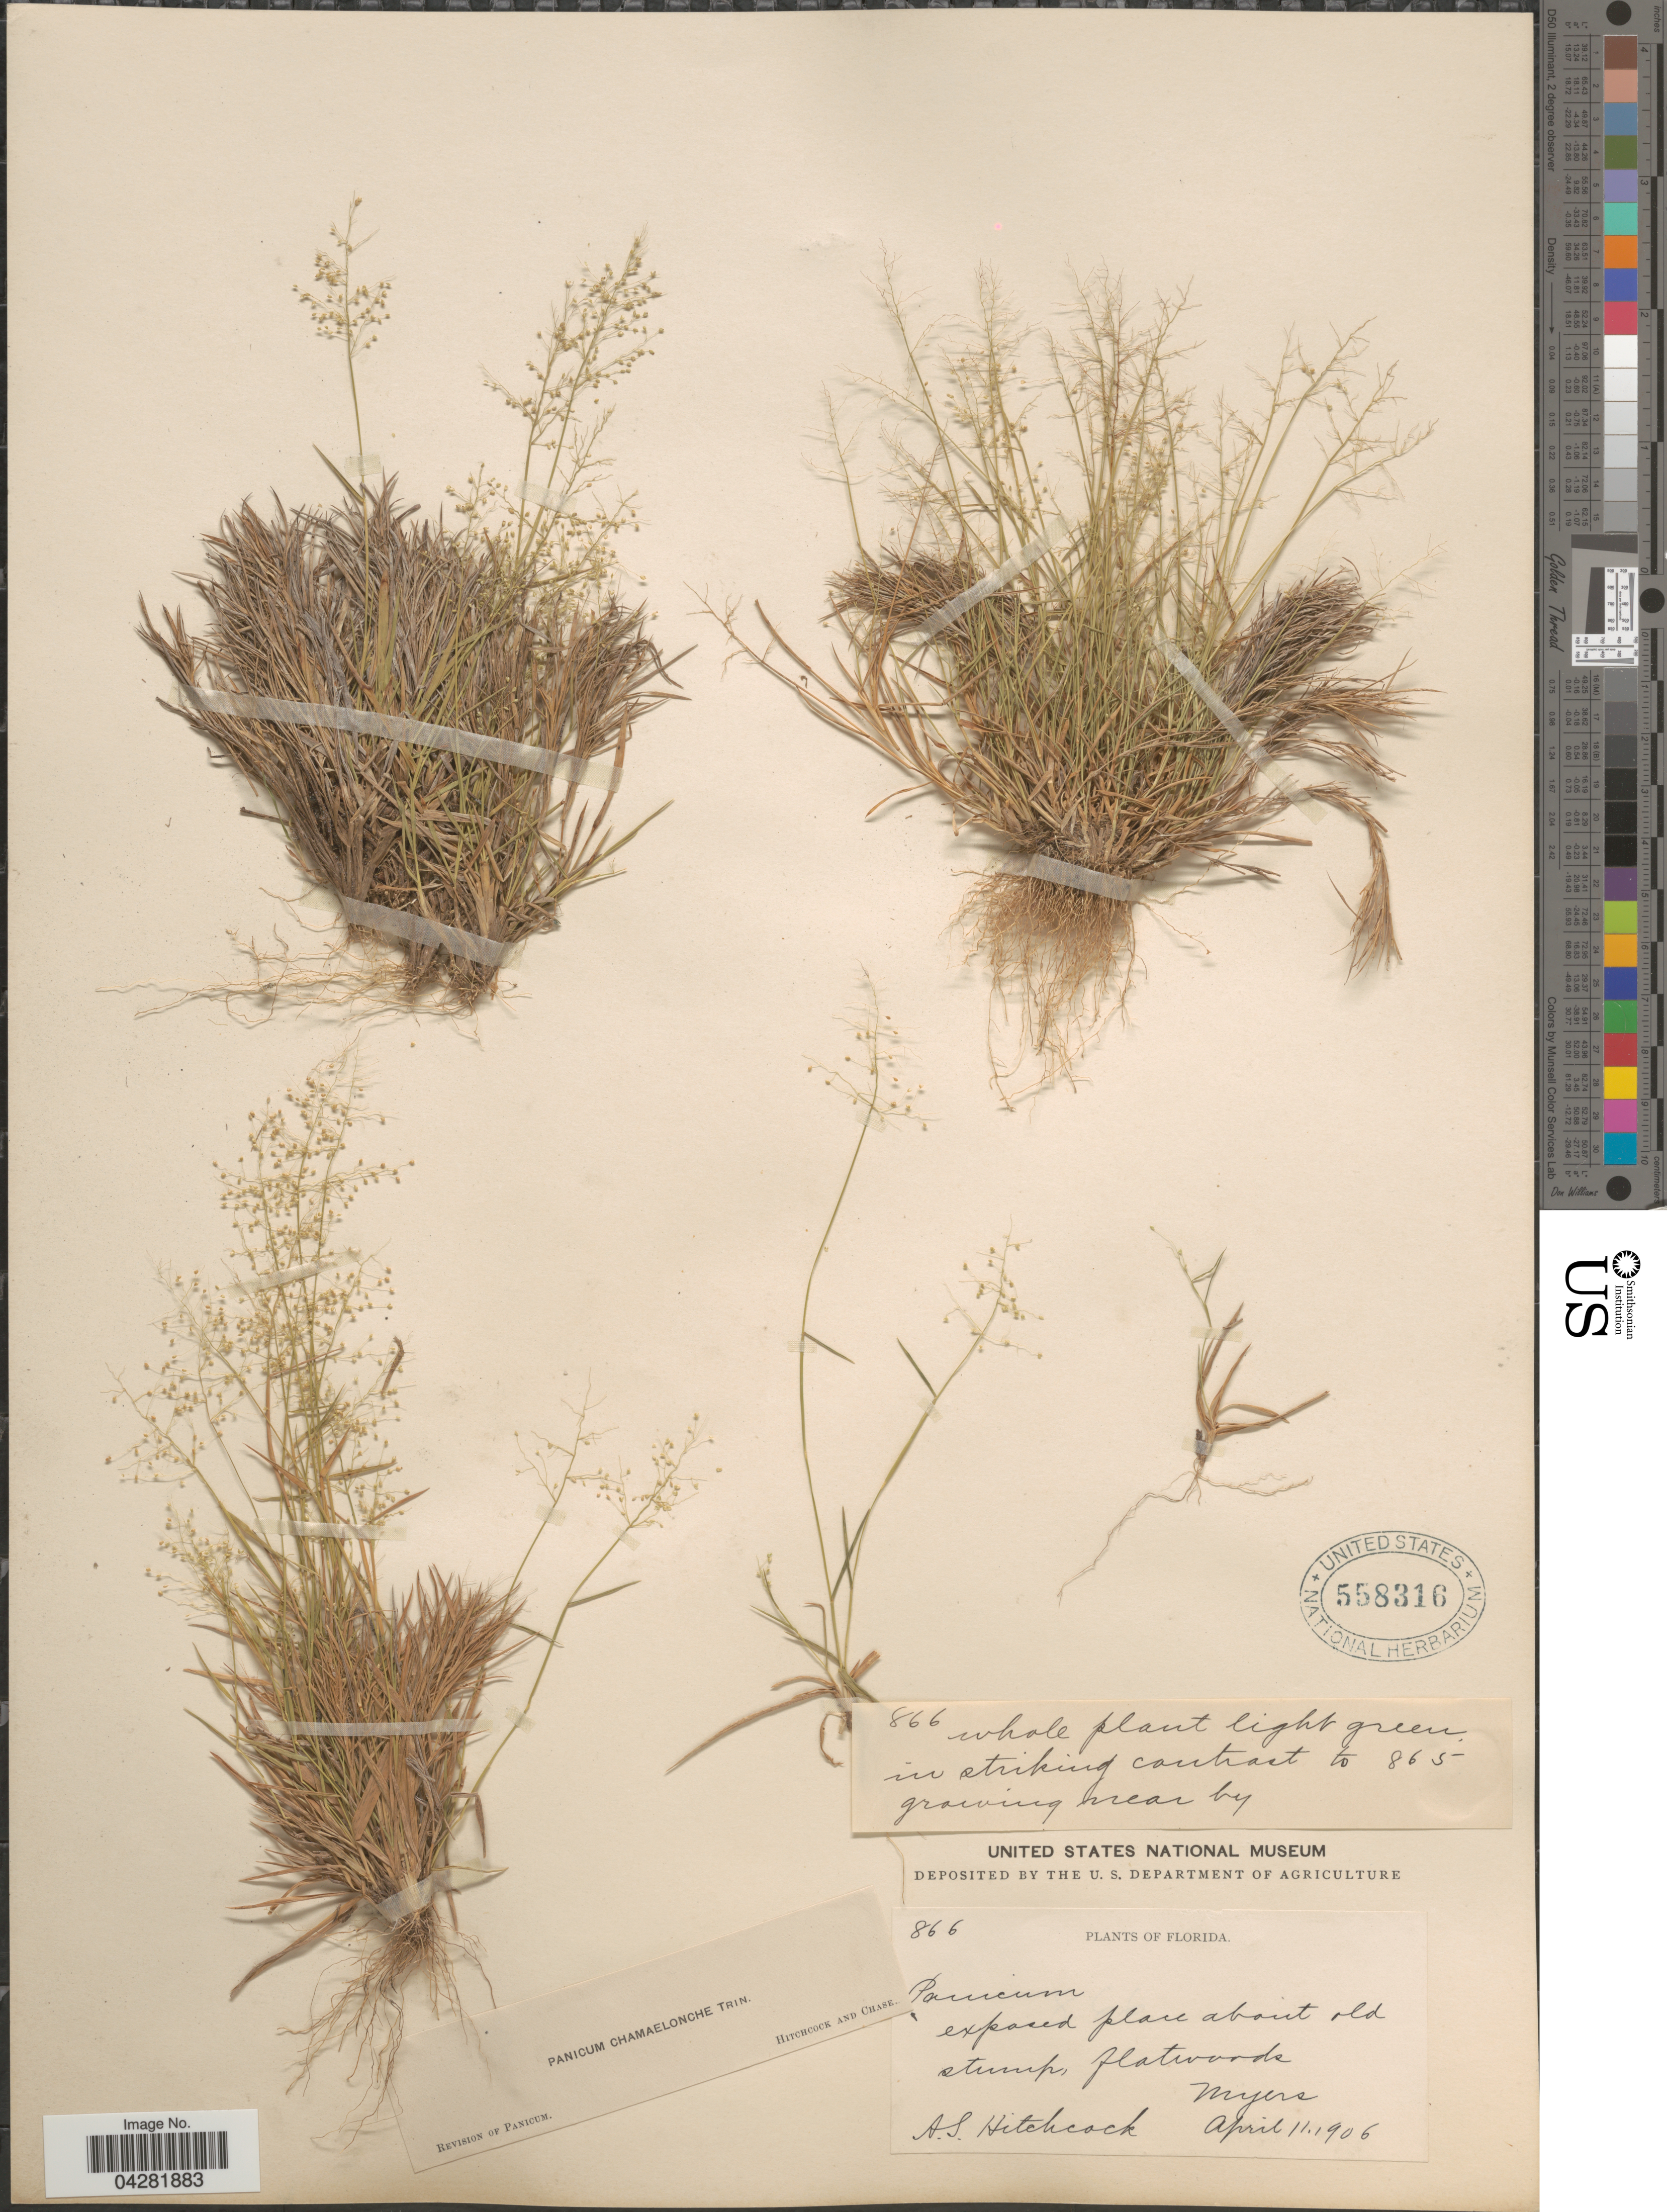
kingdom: Plantae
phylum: Tracheophyta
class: Liliopsida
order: Poales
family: Poaceae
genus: Dichanthelium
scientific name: Dichanthelium ensifolium var. ensifolium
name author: (Baldwin ex Elliot) Gould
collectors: A. S. Hitchcock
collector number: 866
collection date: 1906-04-11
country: United States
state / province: Florida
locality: Myers.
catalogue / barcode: US 558316